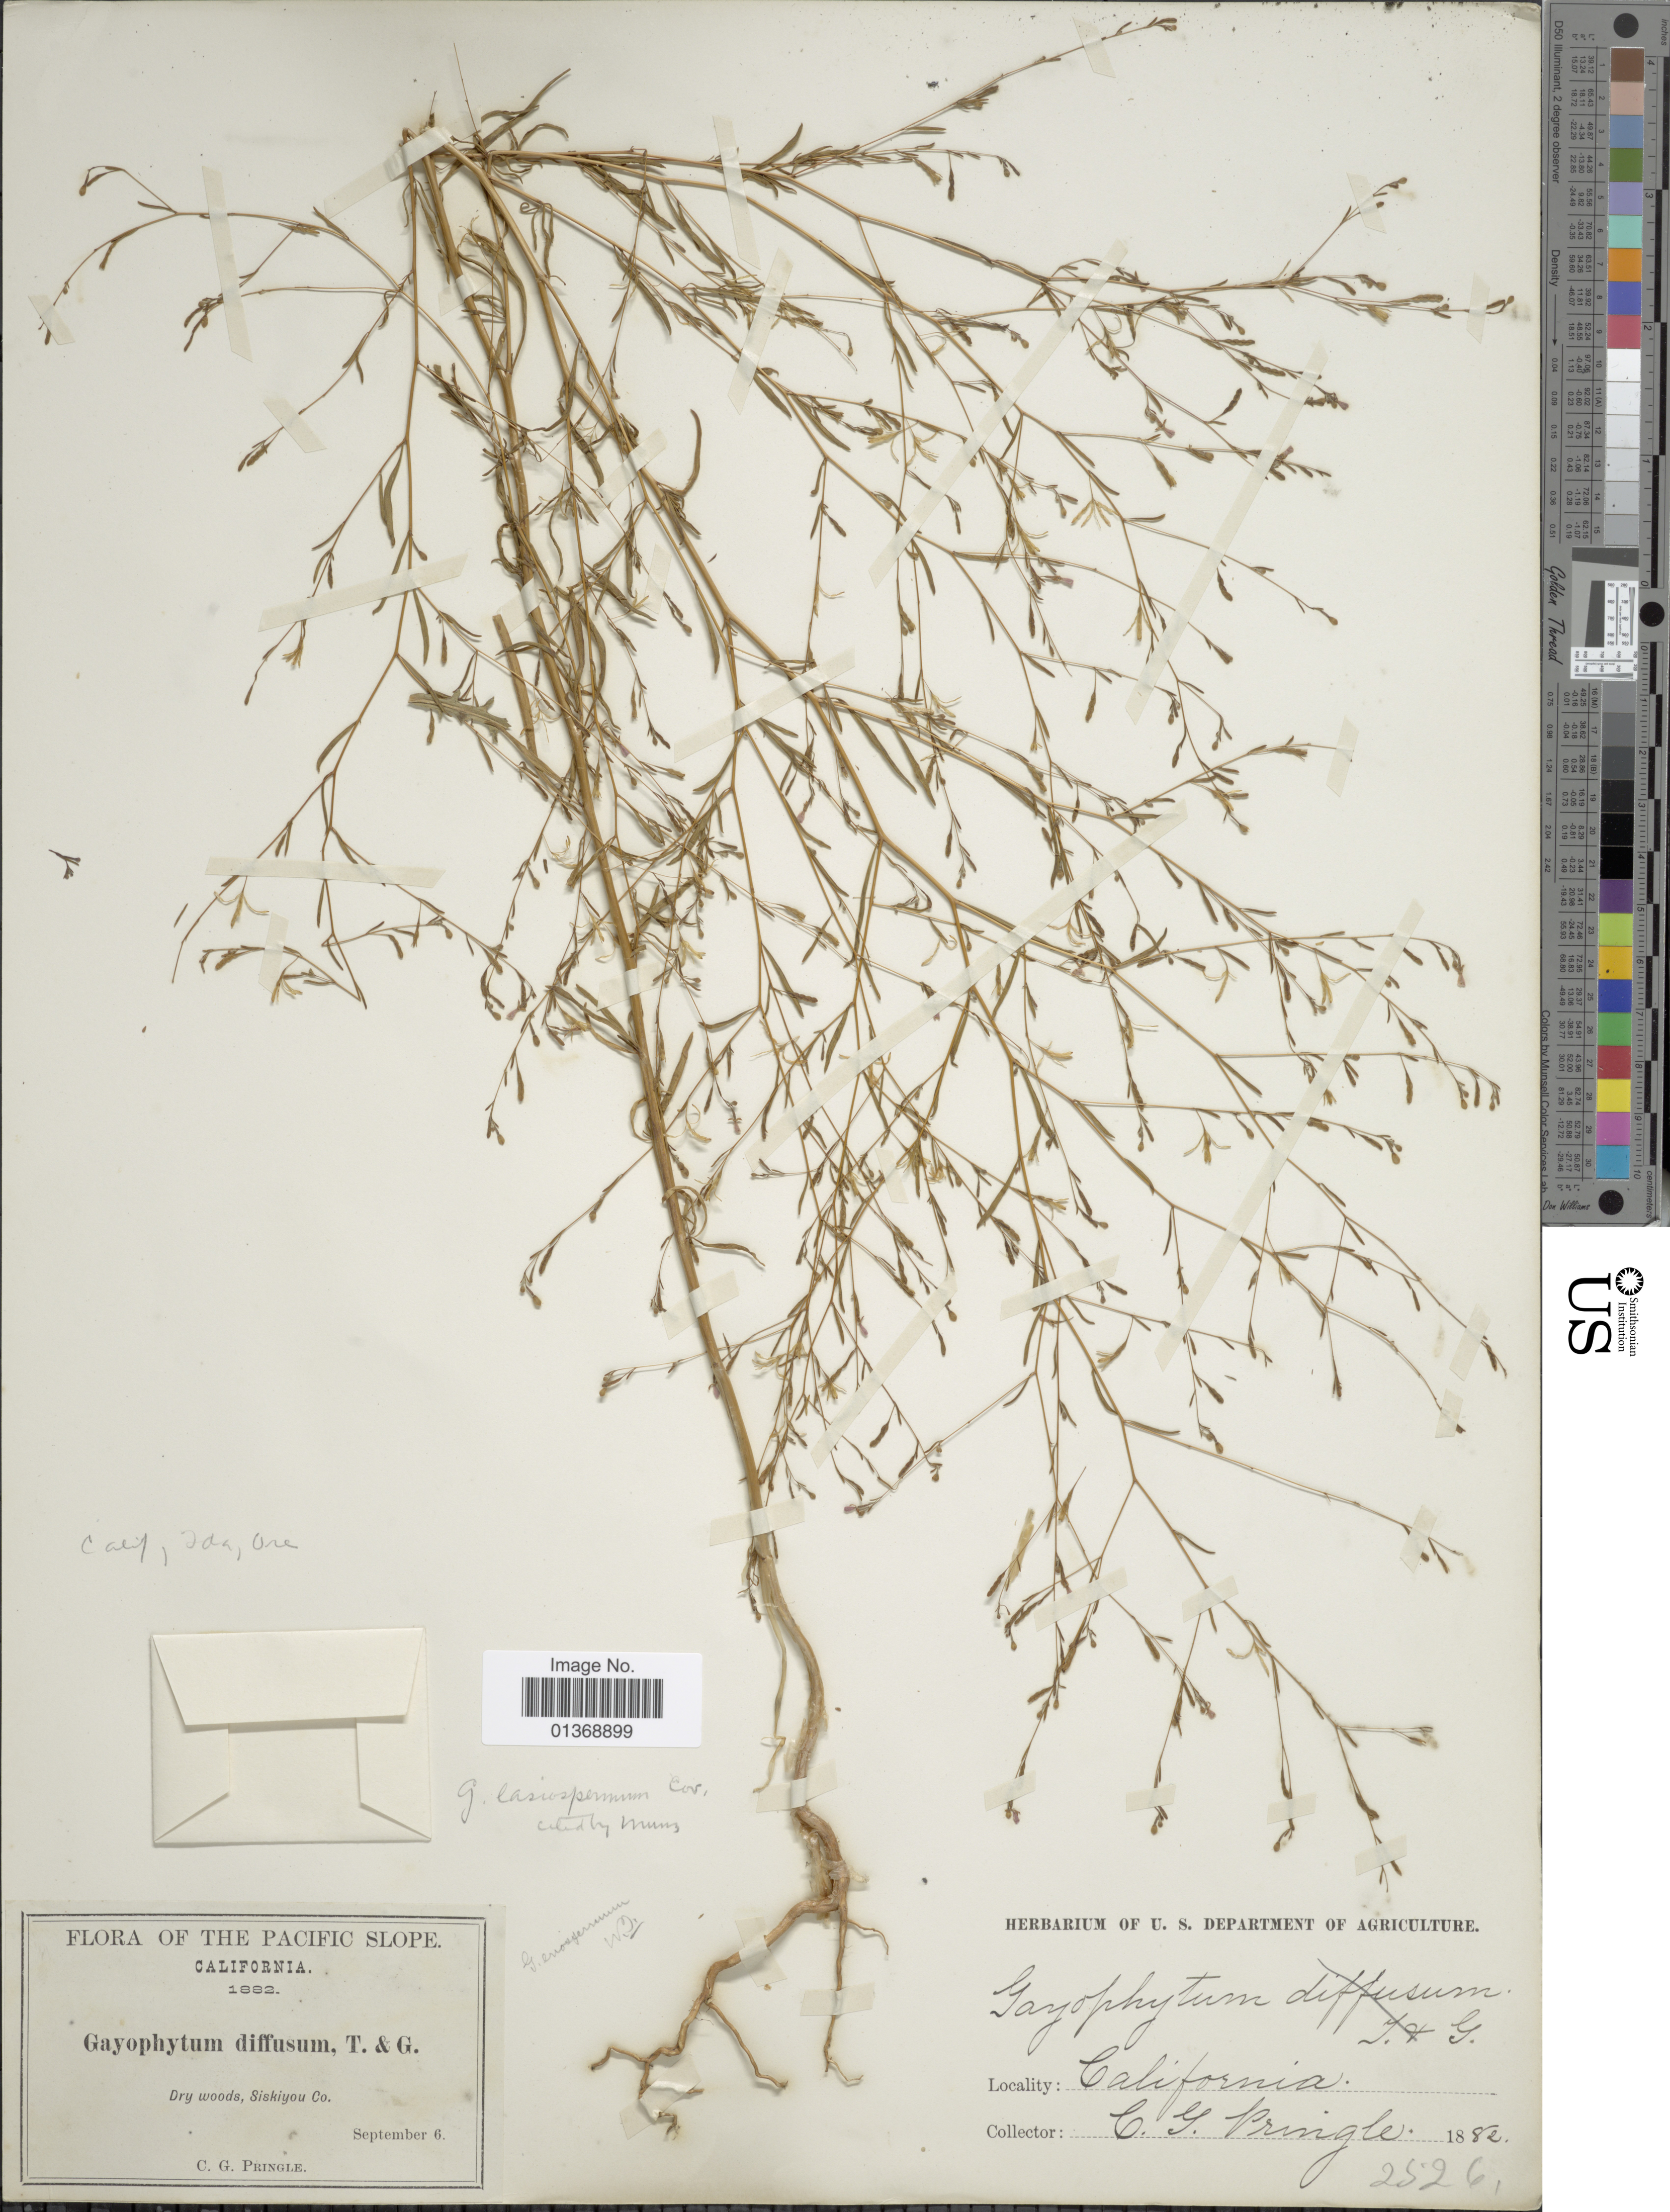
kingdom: Plantae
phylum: Tracheophyta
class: Magnoliopsida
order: Myrtales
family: Onagraceae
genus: Gayophytum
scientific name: Gayophytum diffusum subsp. parviflorum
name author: F. H. Lewis & Szweyk.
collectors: C. G. Pringle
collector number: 2526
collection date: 1882-09-06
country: United States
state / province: California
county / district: Siskiyou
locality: The Pacific Slope, Siskiyou Co